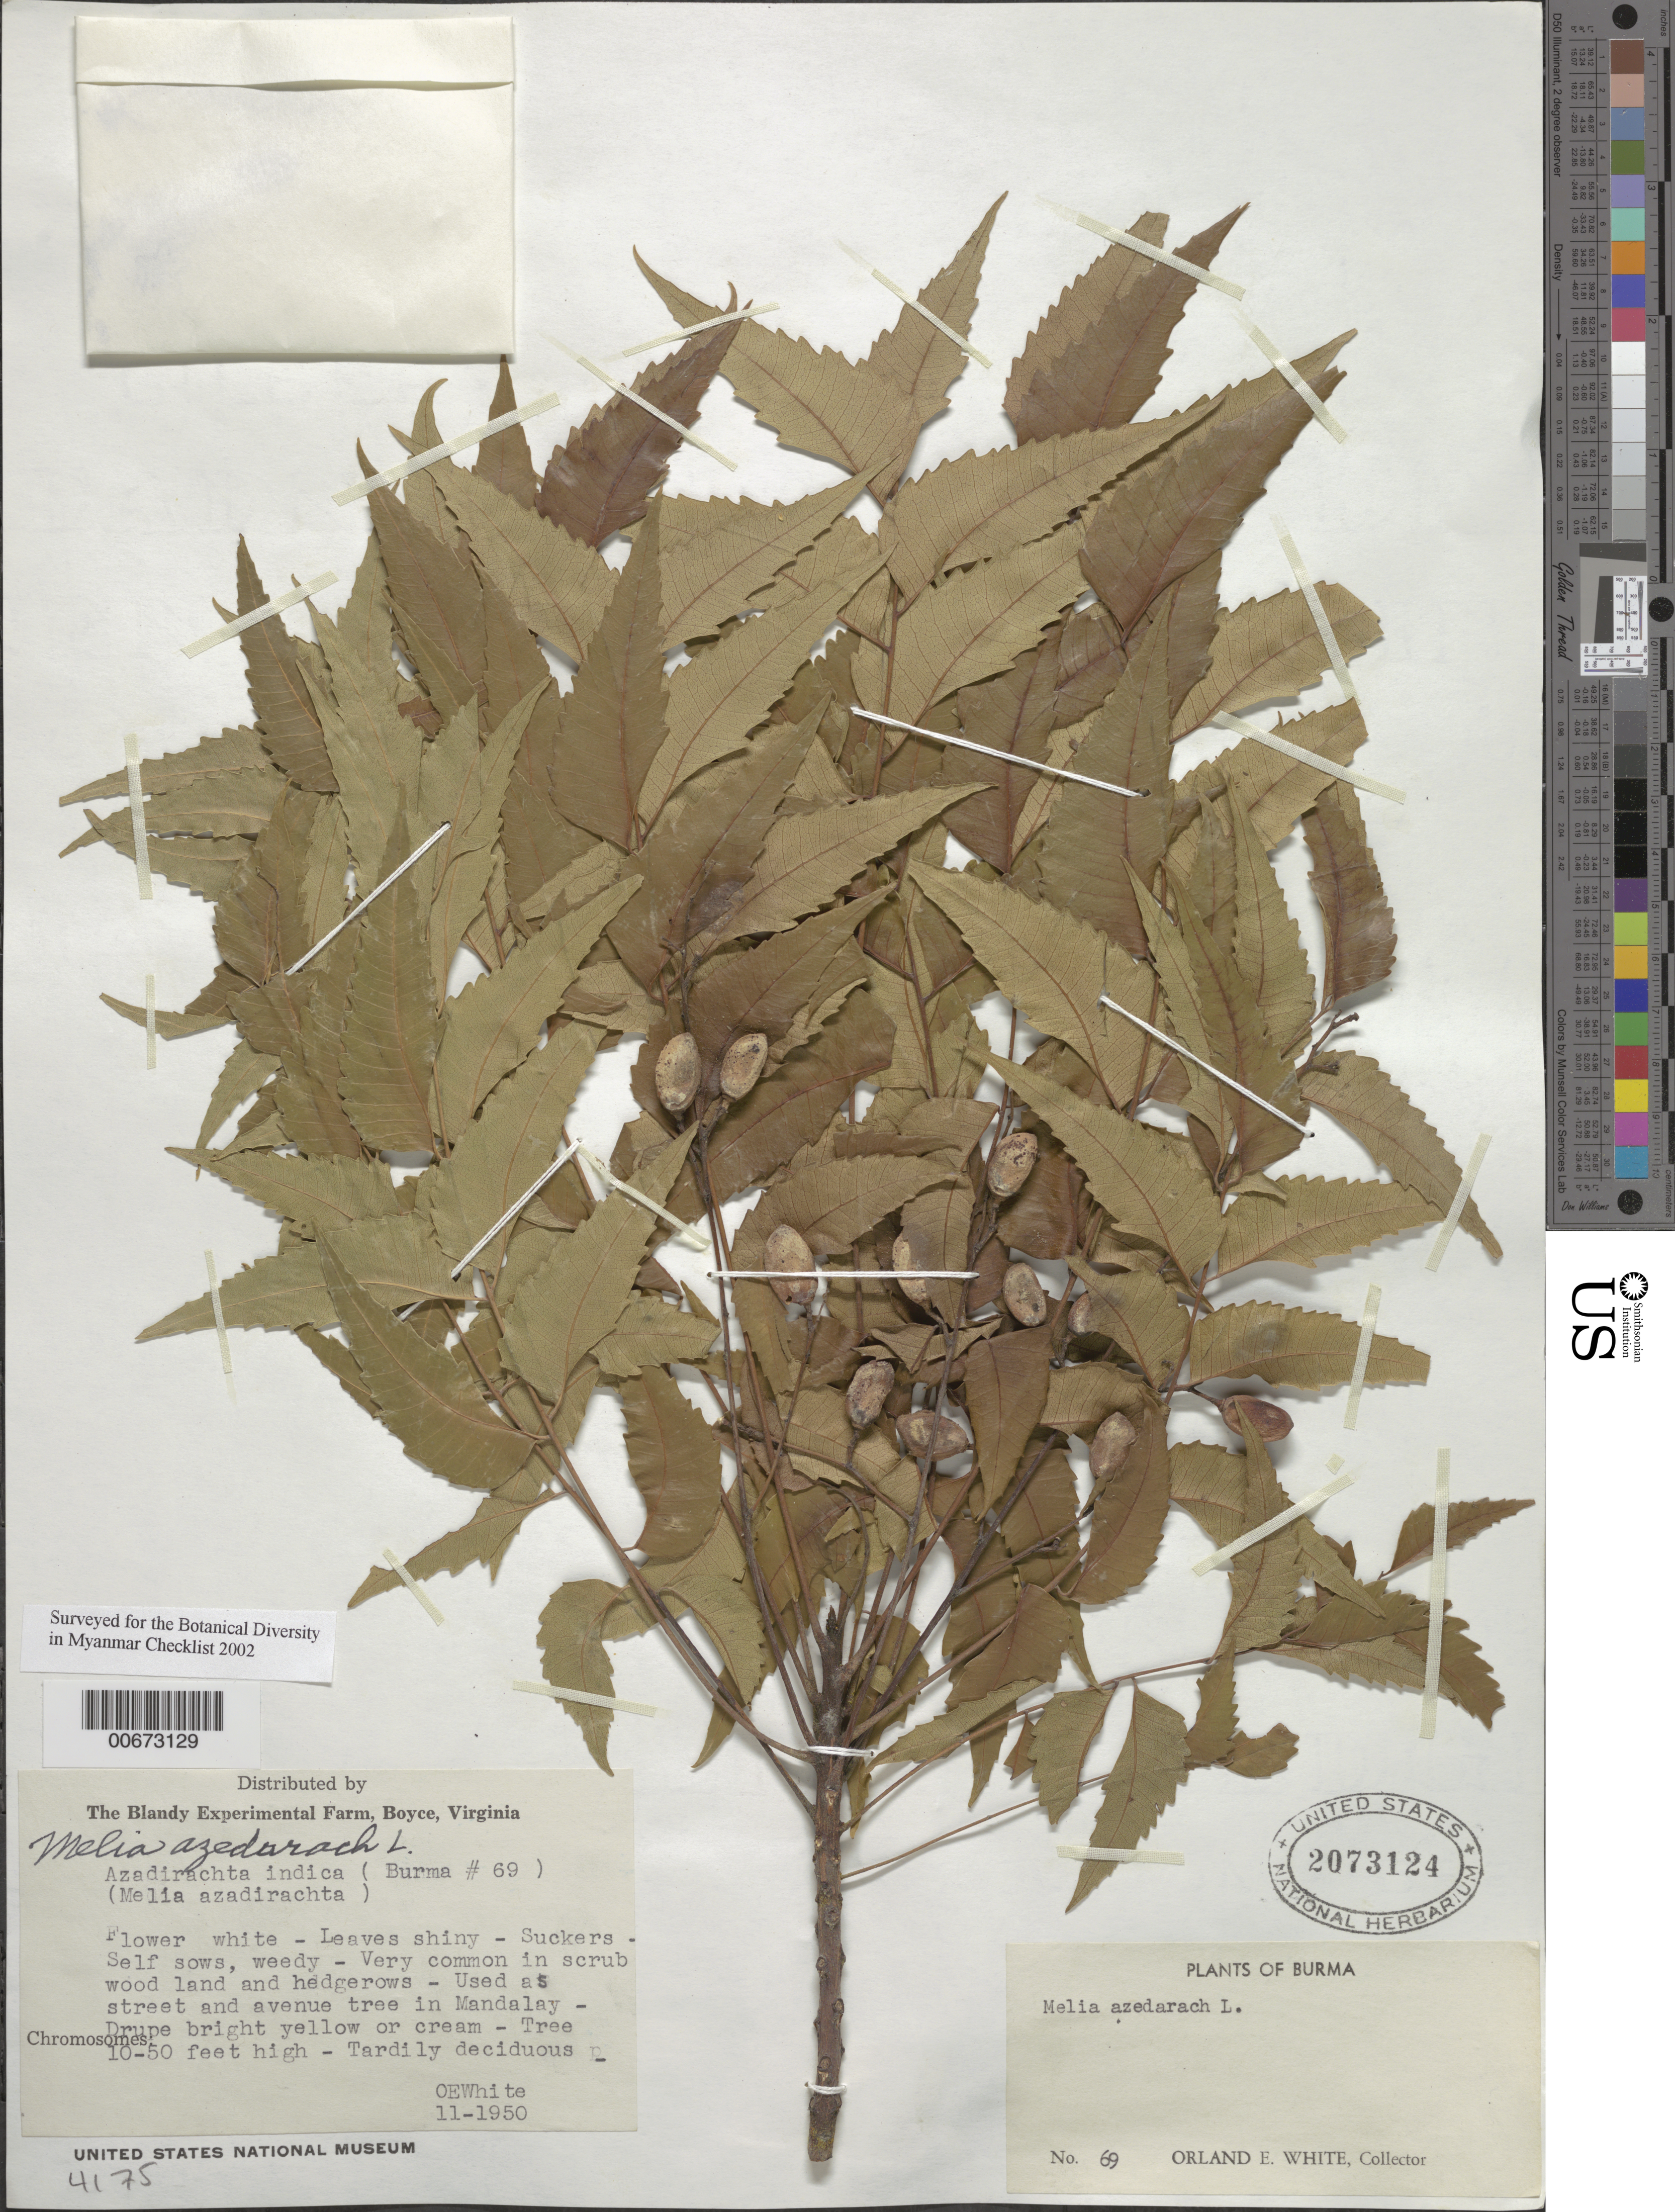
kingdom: Plantae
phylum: Tracheophyta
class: Magnoliopsida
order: Sapindales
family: Meliaceae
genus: Melia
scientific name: Melia azedarach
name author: L.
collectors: O. E. White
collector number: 69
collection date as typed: Nov 1950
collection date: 1950-11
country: Myanmar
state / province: Mandalay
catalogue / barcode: US 2073124